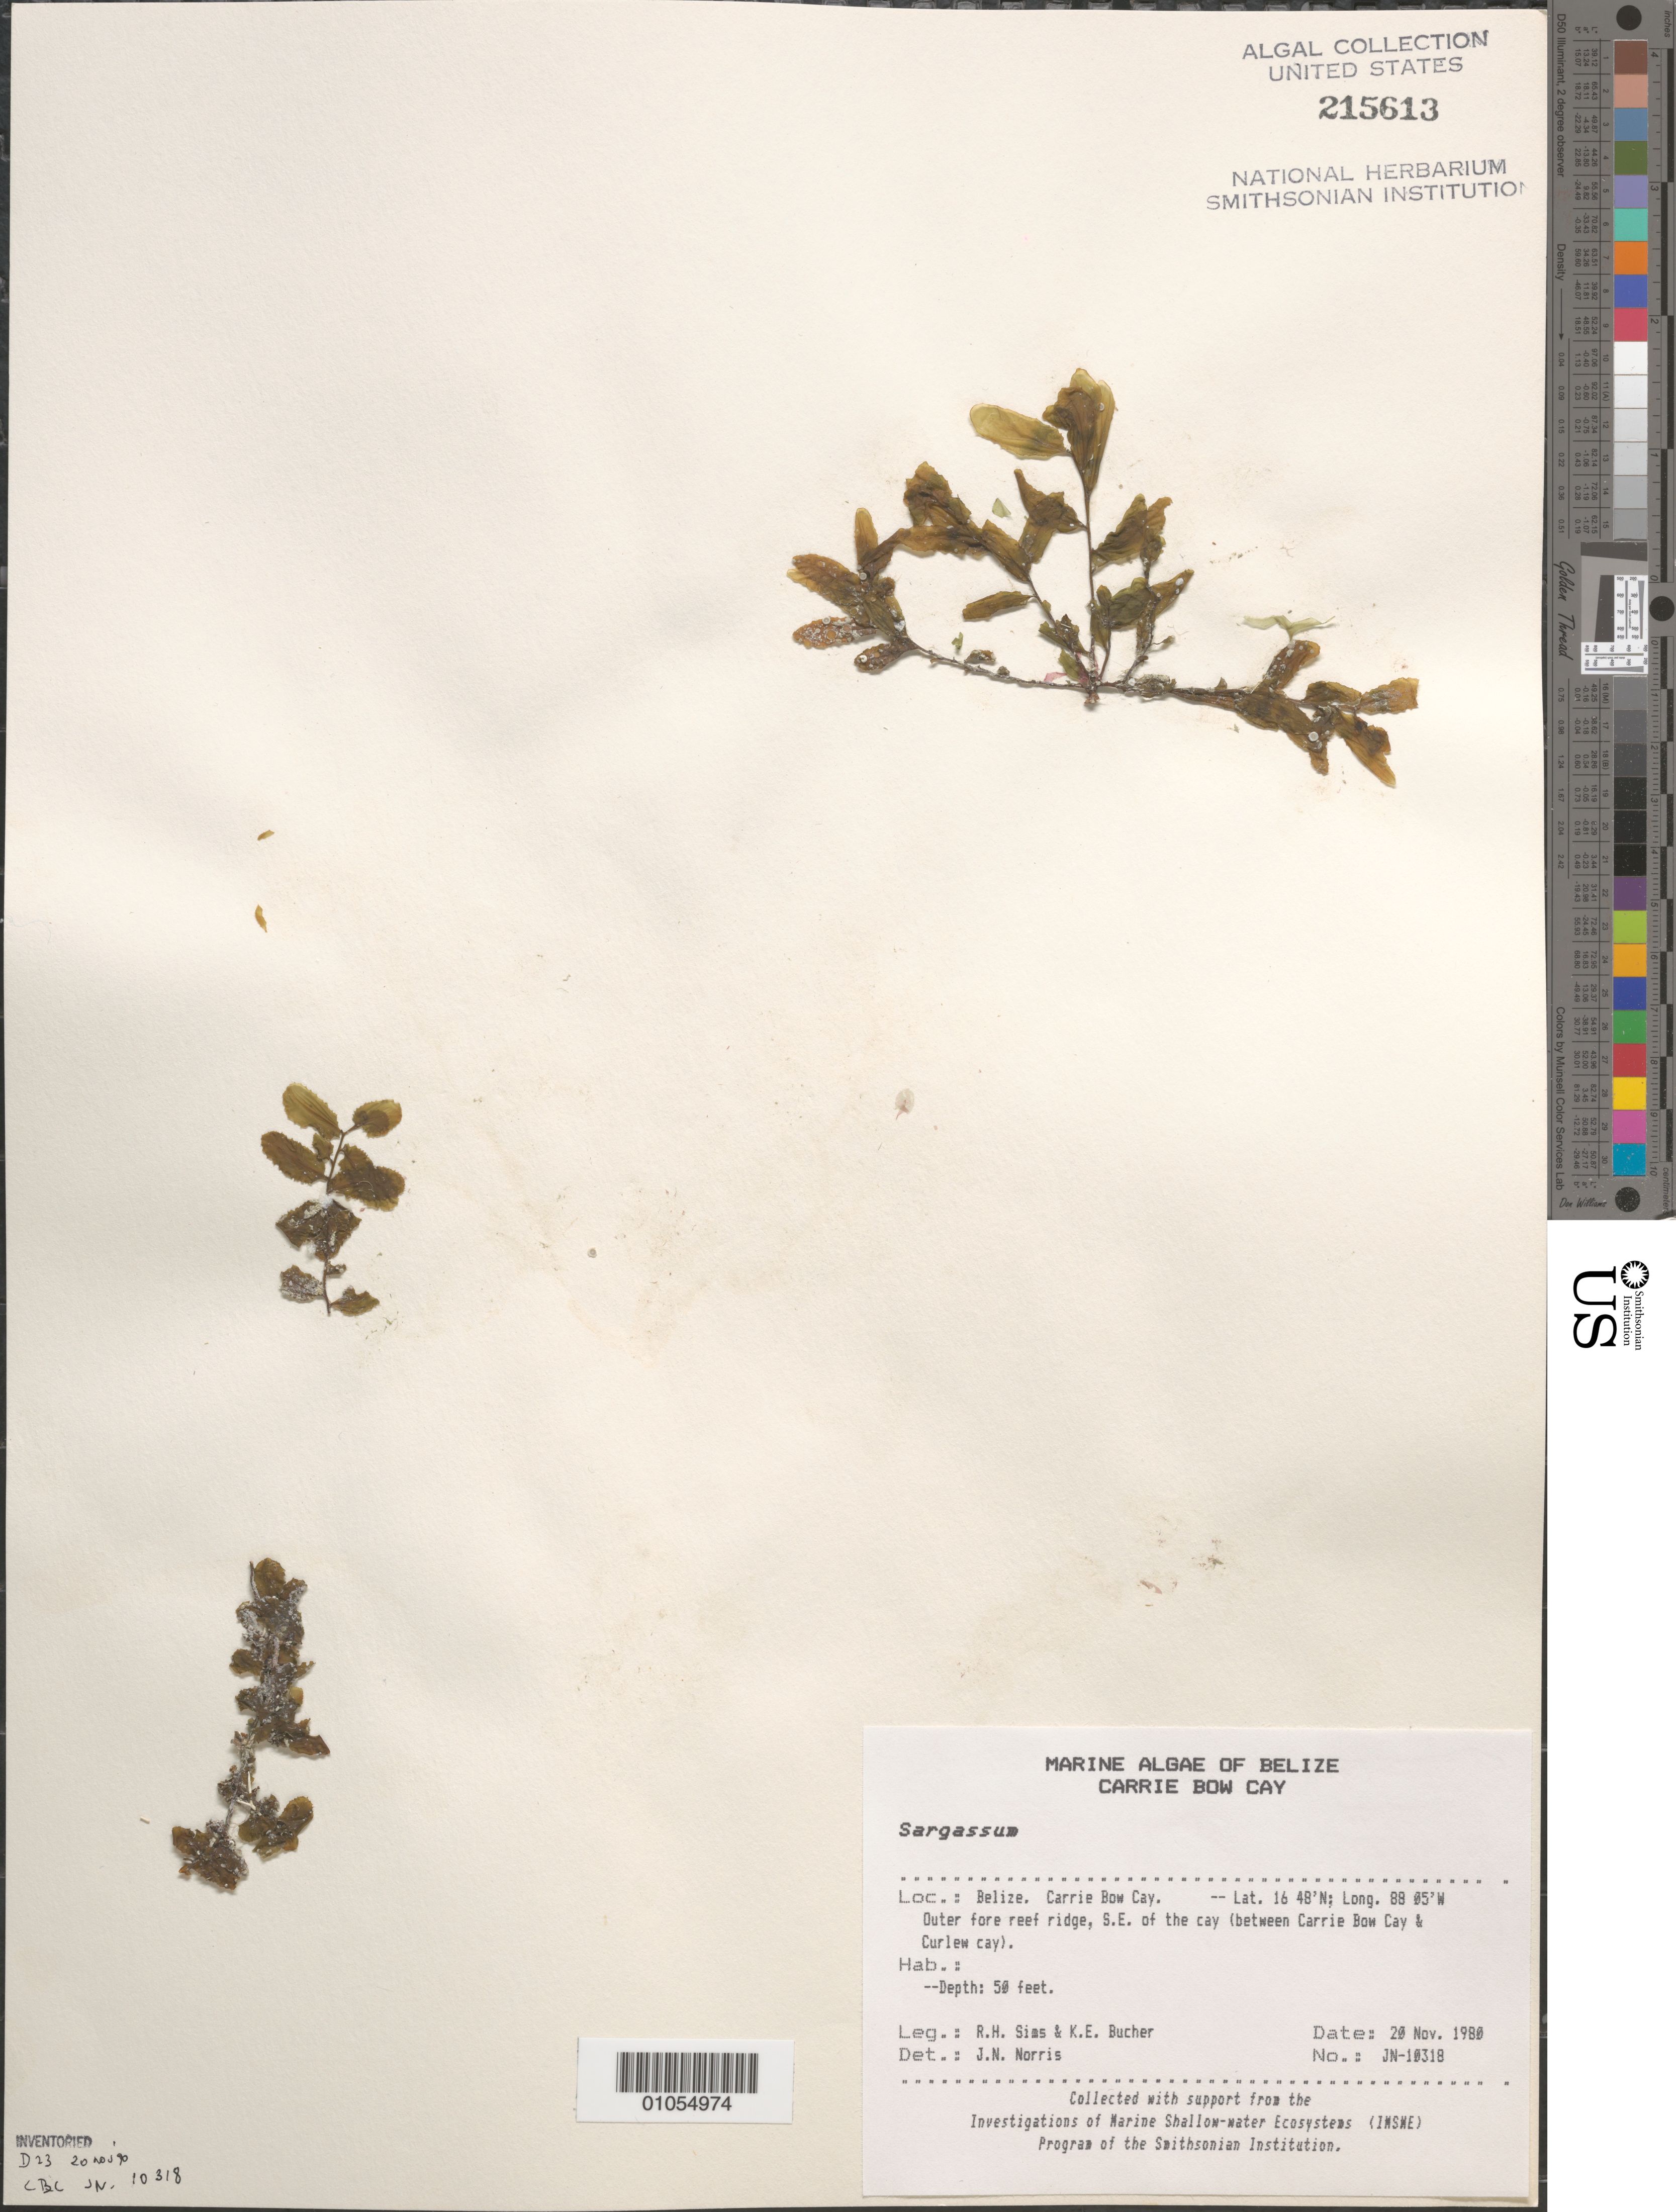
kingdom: Chromista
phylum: Ochrophyta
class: Phaeophyceae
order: Fucales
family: Sargassaceae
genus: Sargassum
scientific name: Sargassum sp.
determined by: Norris, James N.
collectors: R. H. Sims & K. E. Bucher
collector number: JN-10318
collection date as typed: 20 Nov 1980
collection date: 1980-11-20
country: Belize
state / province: Stann Creek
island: Carrie Bow Cay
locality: Outer fore reef ridge, southeast of Carrie Bow Cay between the cay and Curlew Cay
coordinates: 16 48'N, 88 05'W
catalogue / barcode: US 215613